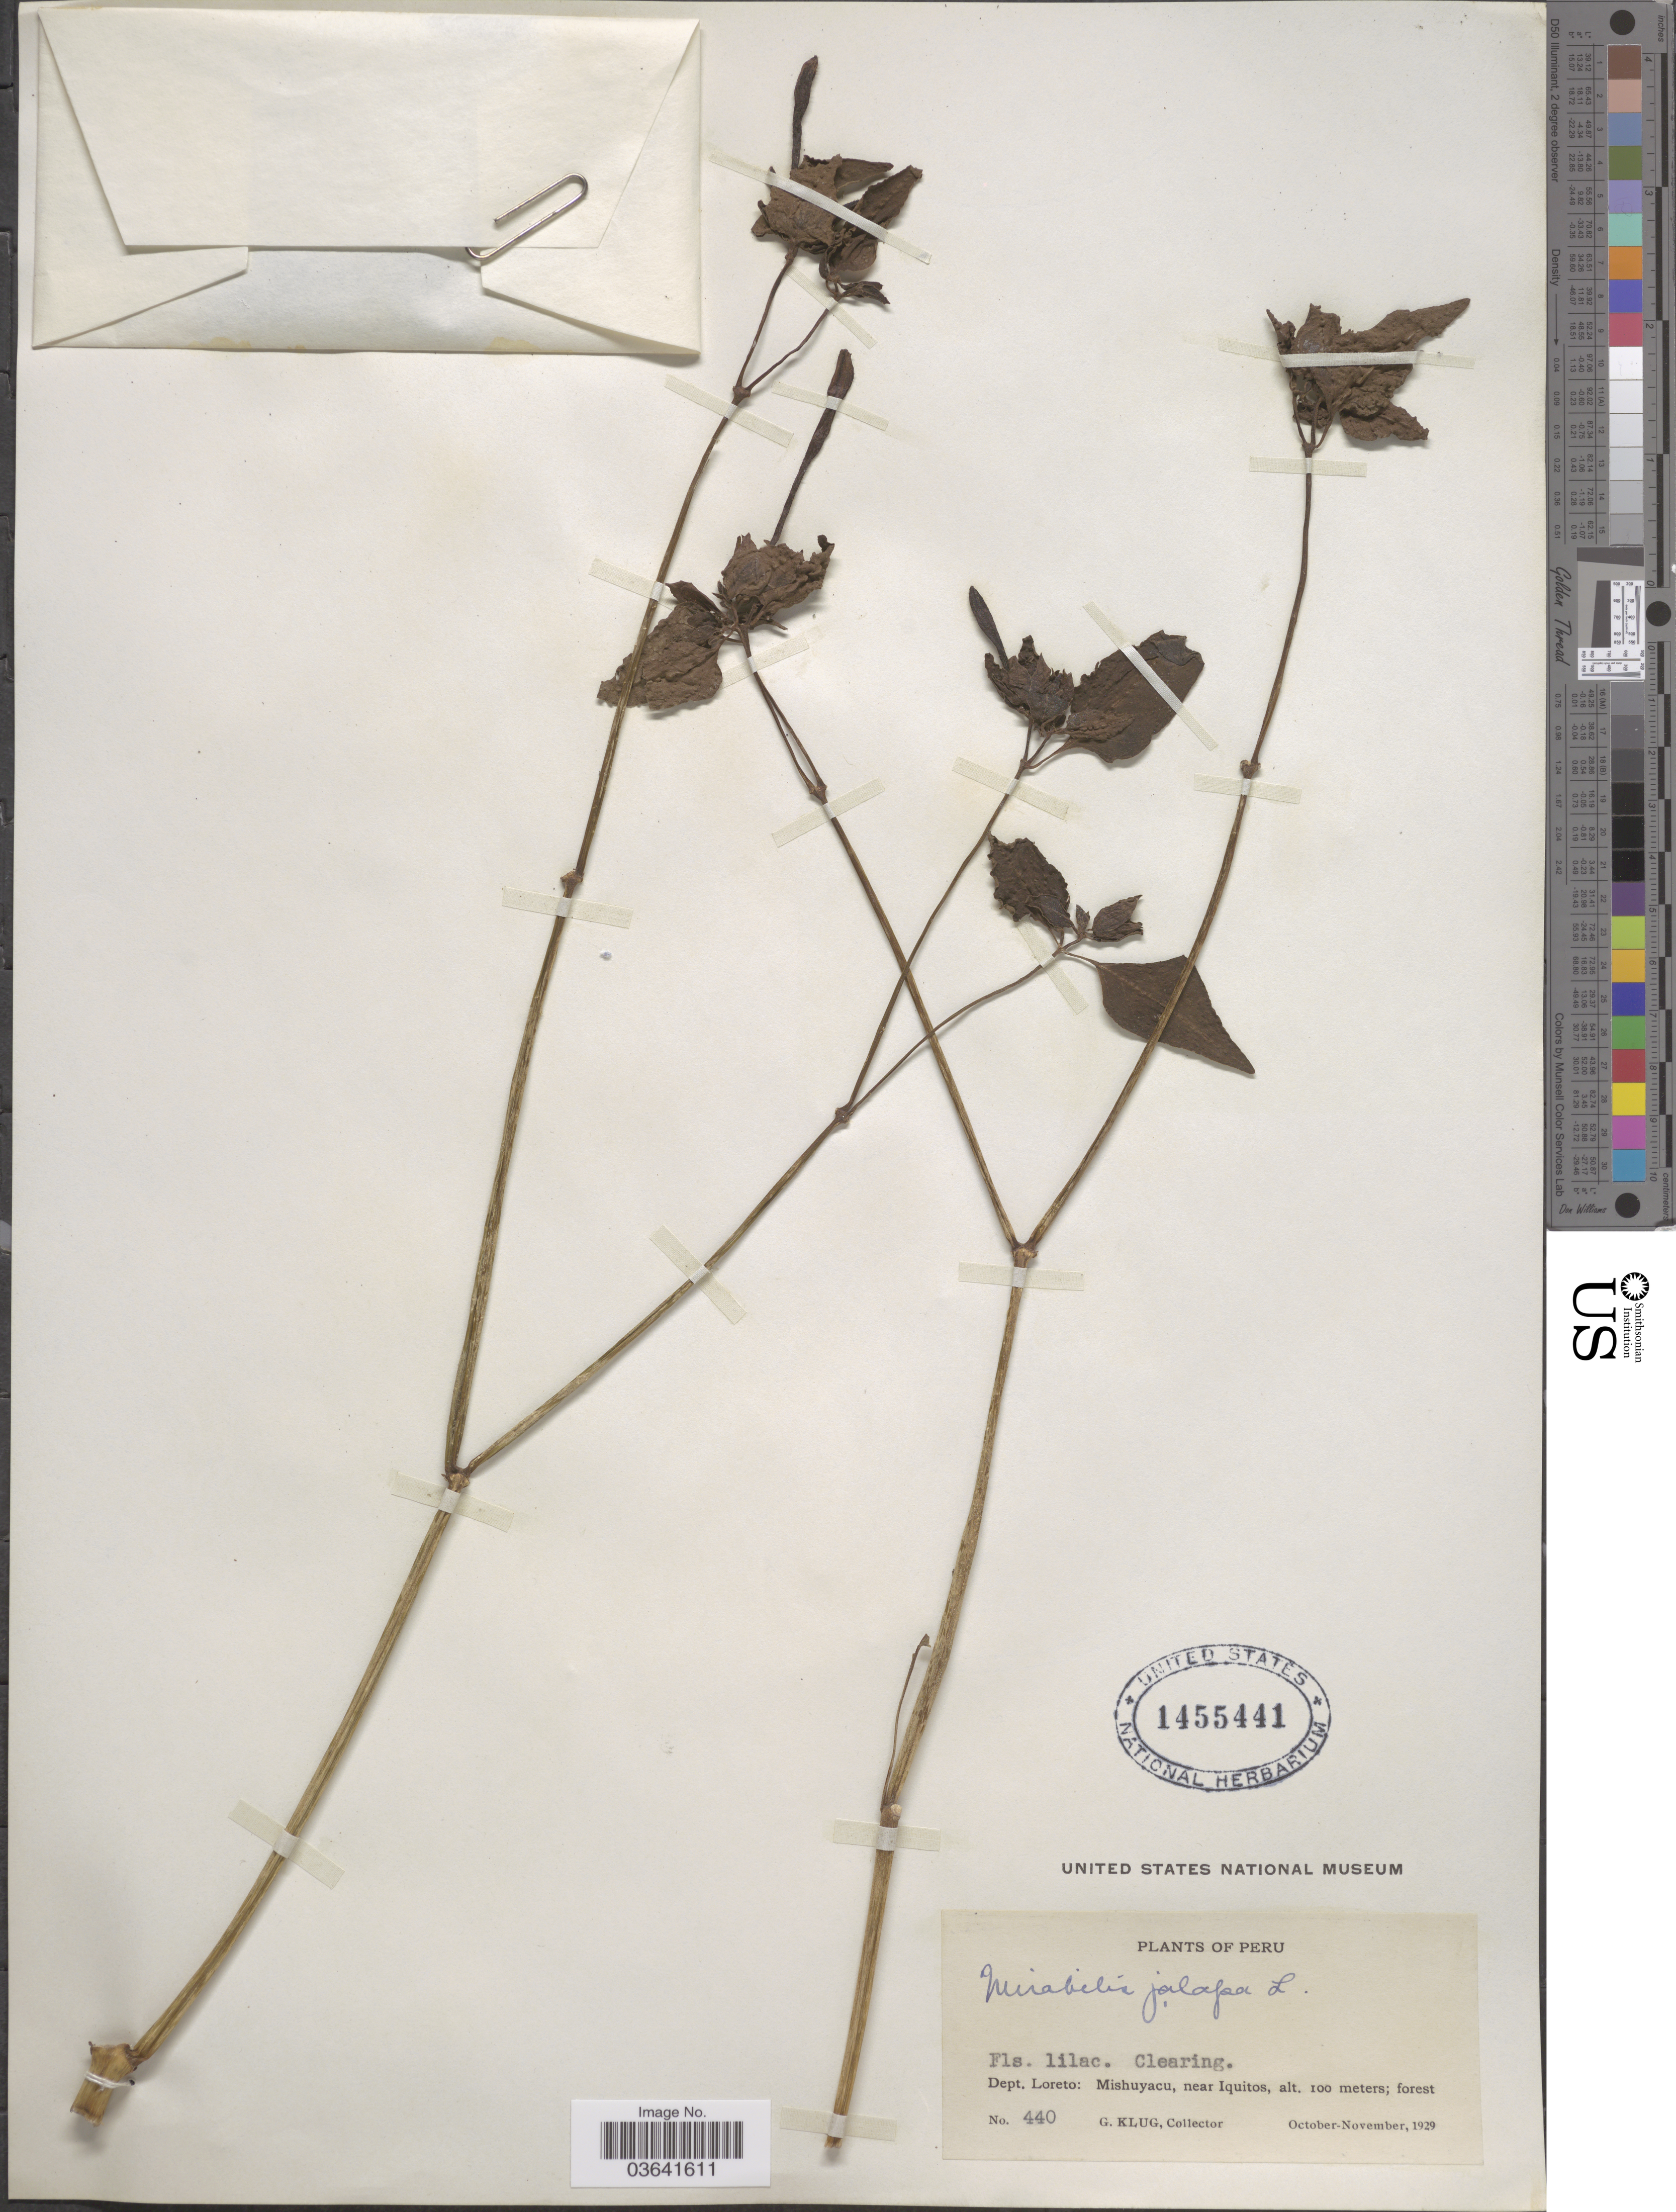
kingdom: Plantae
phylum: Tracheophyta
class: Magnoliopsida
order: Caryophyllales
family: Nyctaginaceae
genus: Mirabilis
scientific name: Mirabilis jalapa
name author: L.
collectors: G. Klug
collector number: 440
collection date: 1929-10/1929-11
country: Peru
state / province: Loreto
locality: Dept. Loreto: Mishuyacu, near Iquitos.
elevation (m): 100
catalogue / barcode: US 1455441